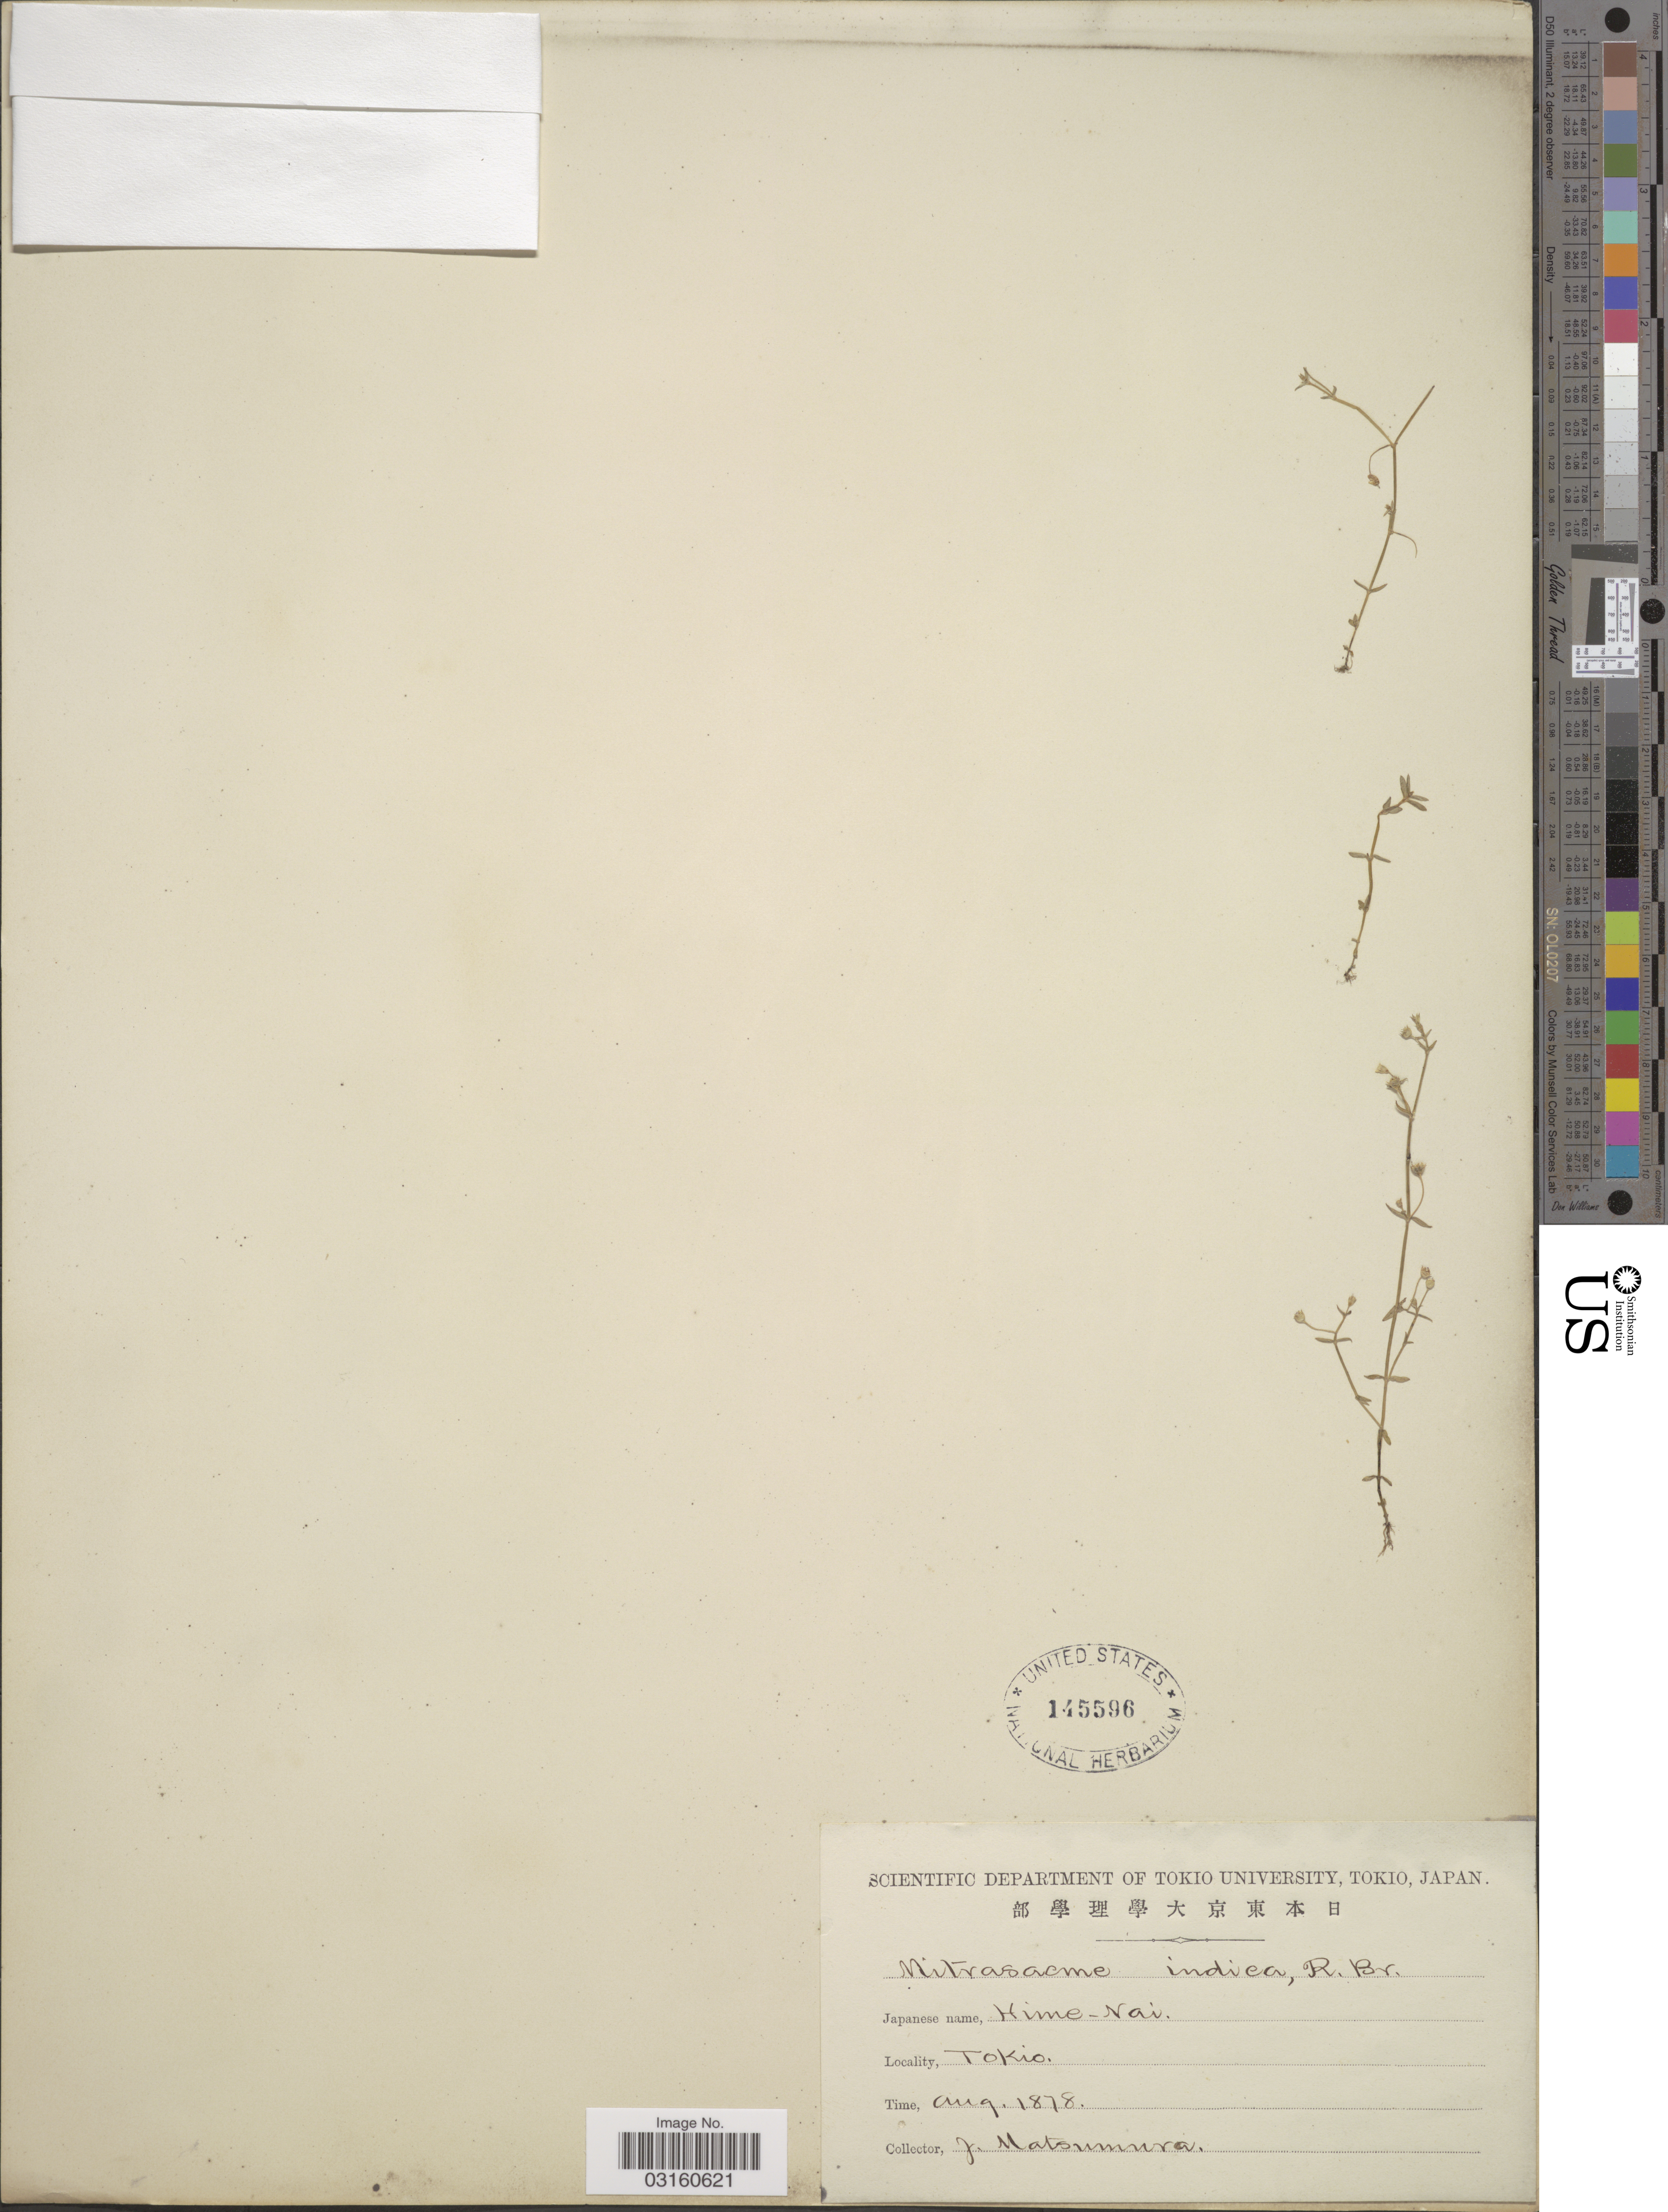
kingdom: Plantae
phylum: Tracheophyta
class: Magnoliopsida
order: Gentianales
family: Loganiaceae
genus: Mitrasacme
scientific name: Mitrasacme alsinoides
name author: R. Br.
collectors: J. Matsumura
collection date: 1878-08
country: Japan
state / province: Tokyo, Federal City of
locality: Tokio.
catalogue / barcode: US 145596